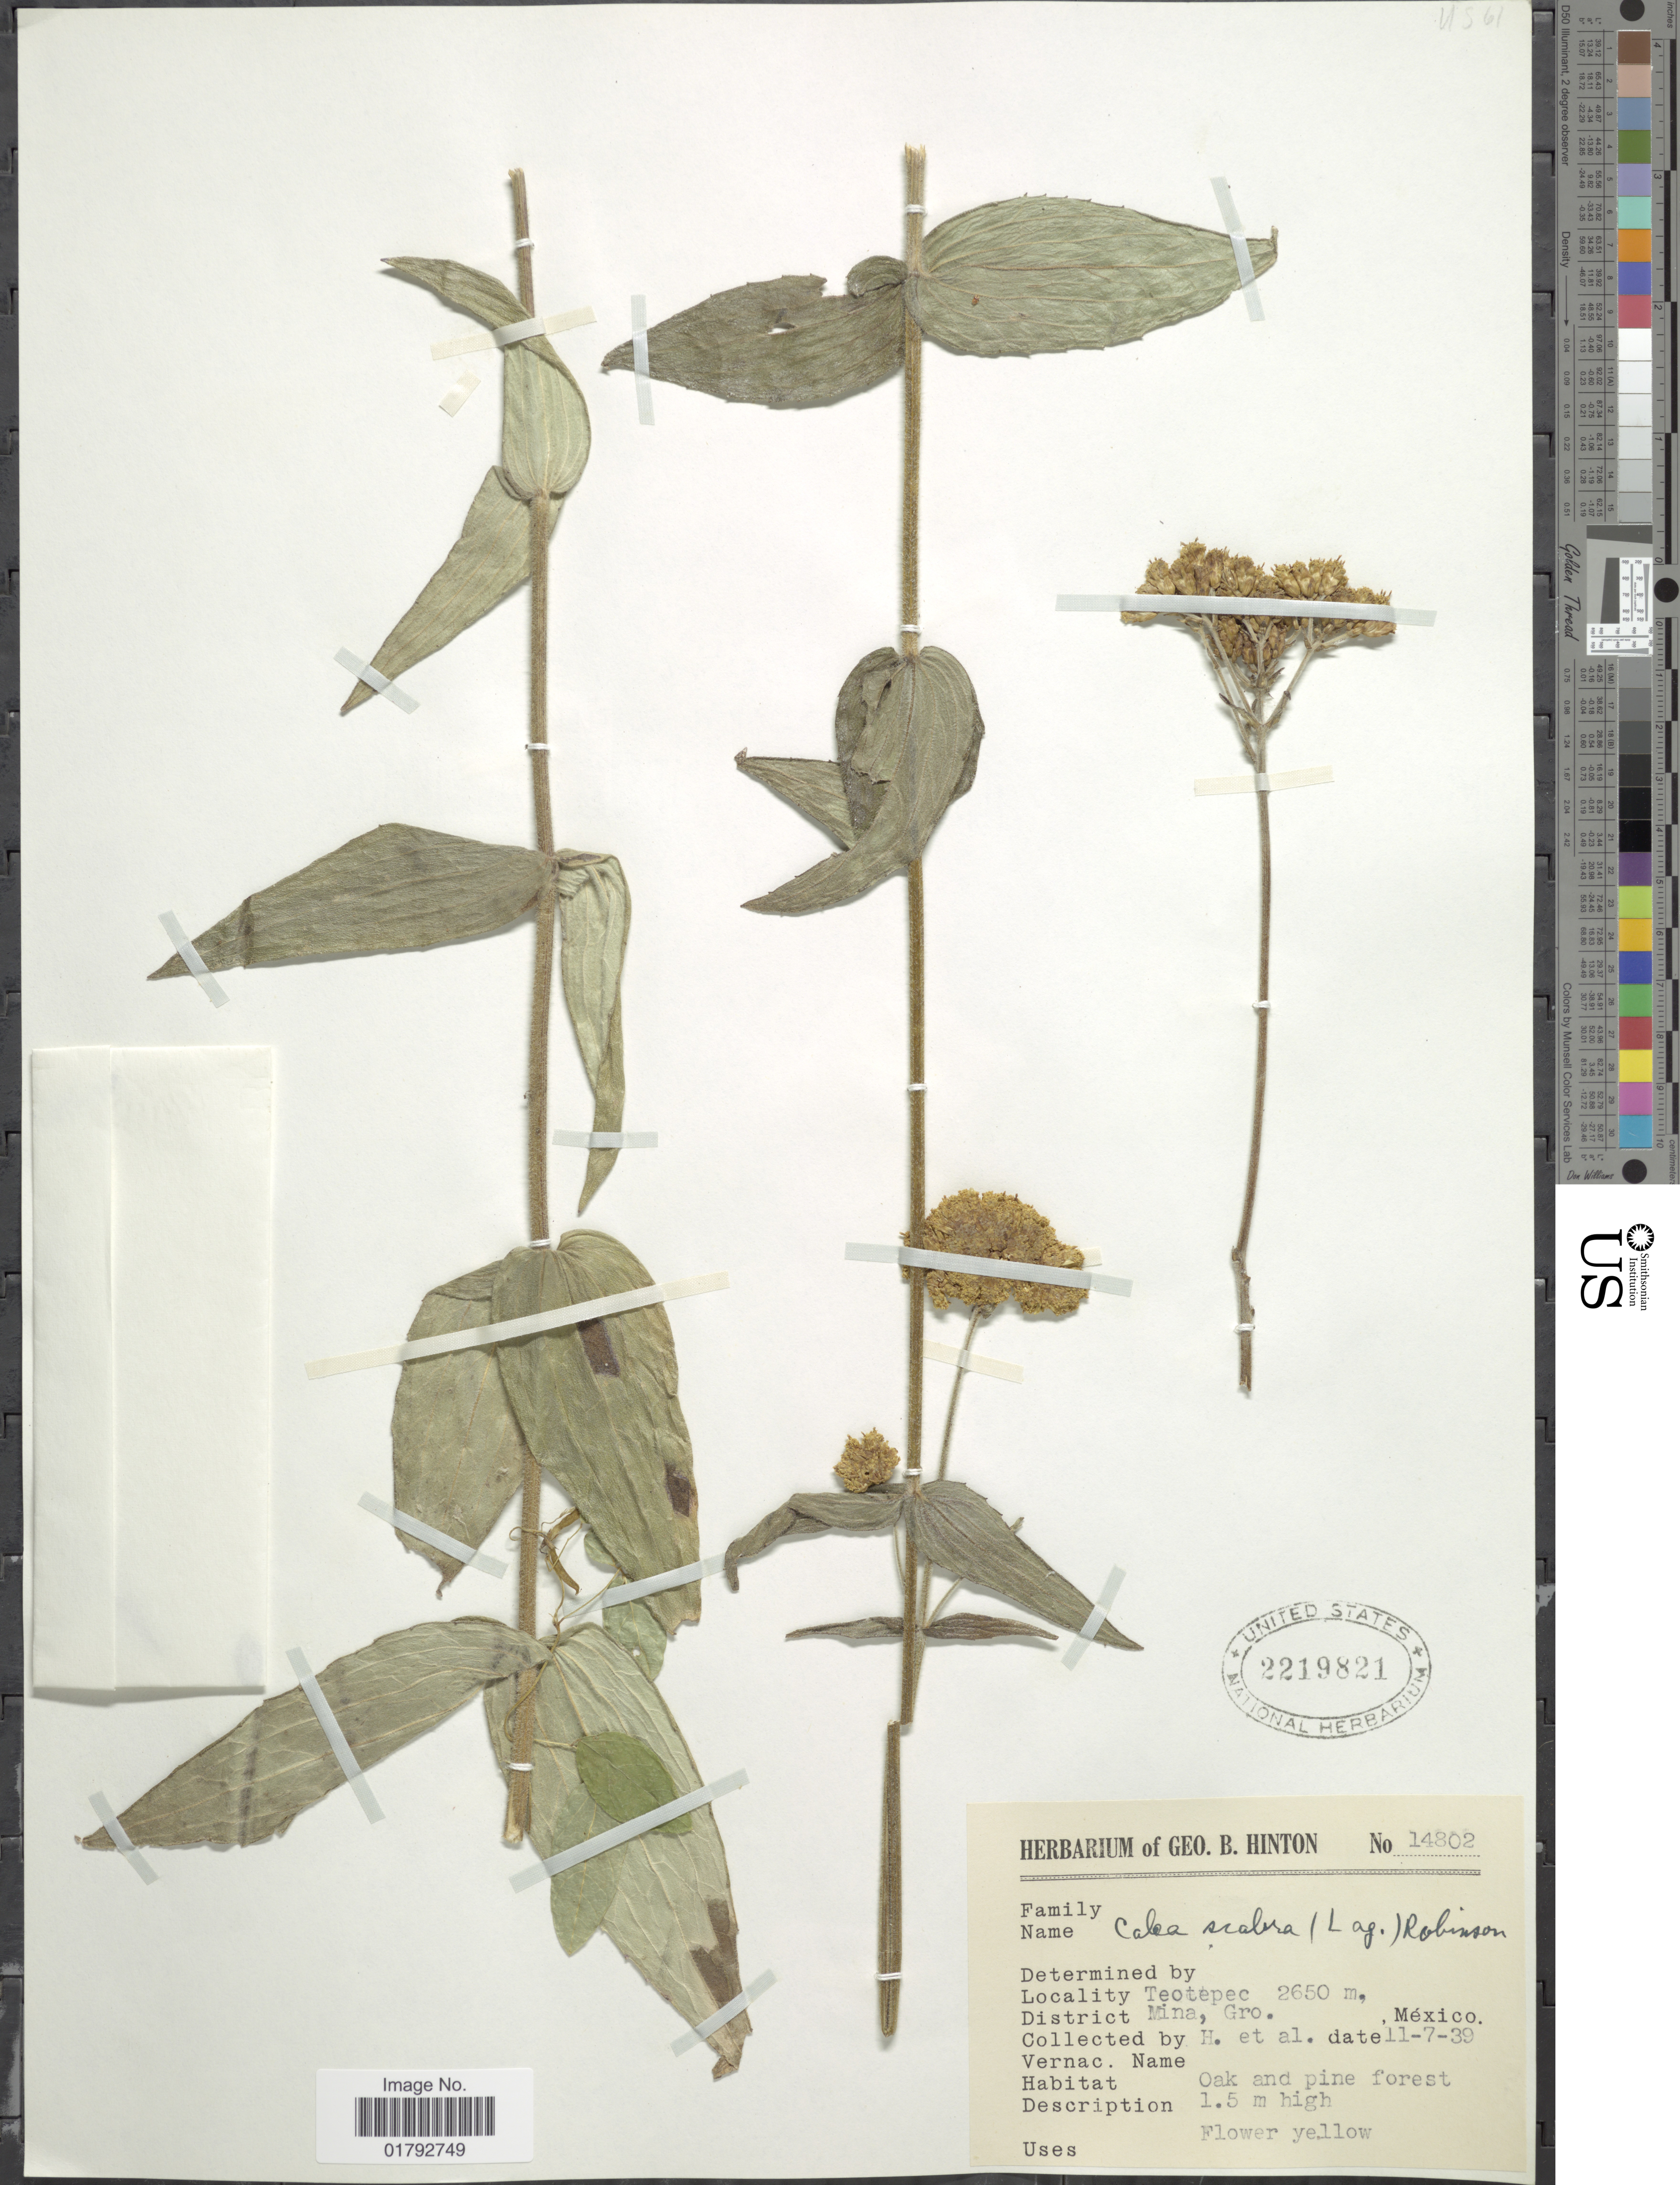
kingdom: Plantae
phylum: Tracheophyta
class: Magnoliopsida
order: Asterales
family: Asteraceae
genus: Alloispermum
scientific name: Alloispermum scabrum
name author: (Lag.) H. Rob.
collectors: G. B. Hinton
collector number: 14802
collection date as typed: Transcribed d/m/y: 11/7/39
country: Mexico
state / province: Guerrero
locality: Teotepec, Mina, Gro.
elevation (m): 2650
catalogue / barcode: US 2219821